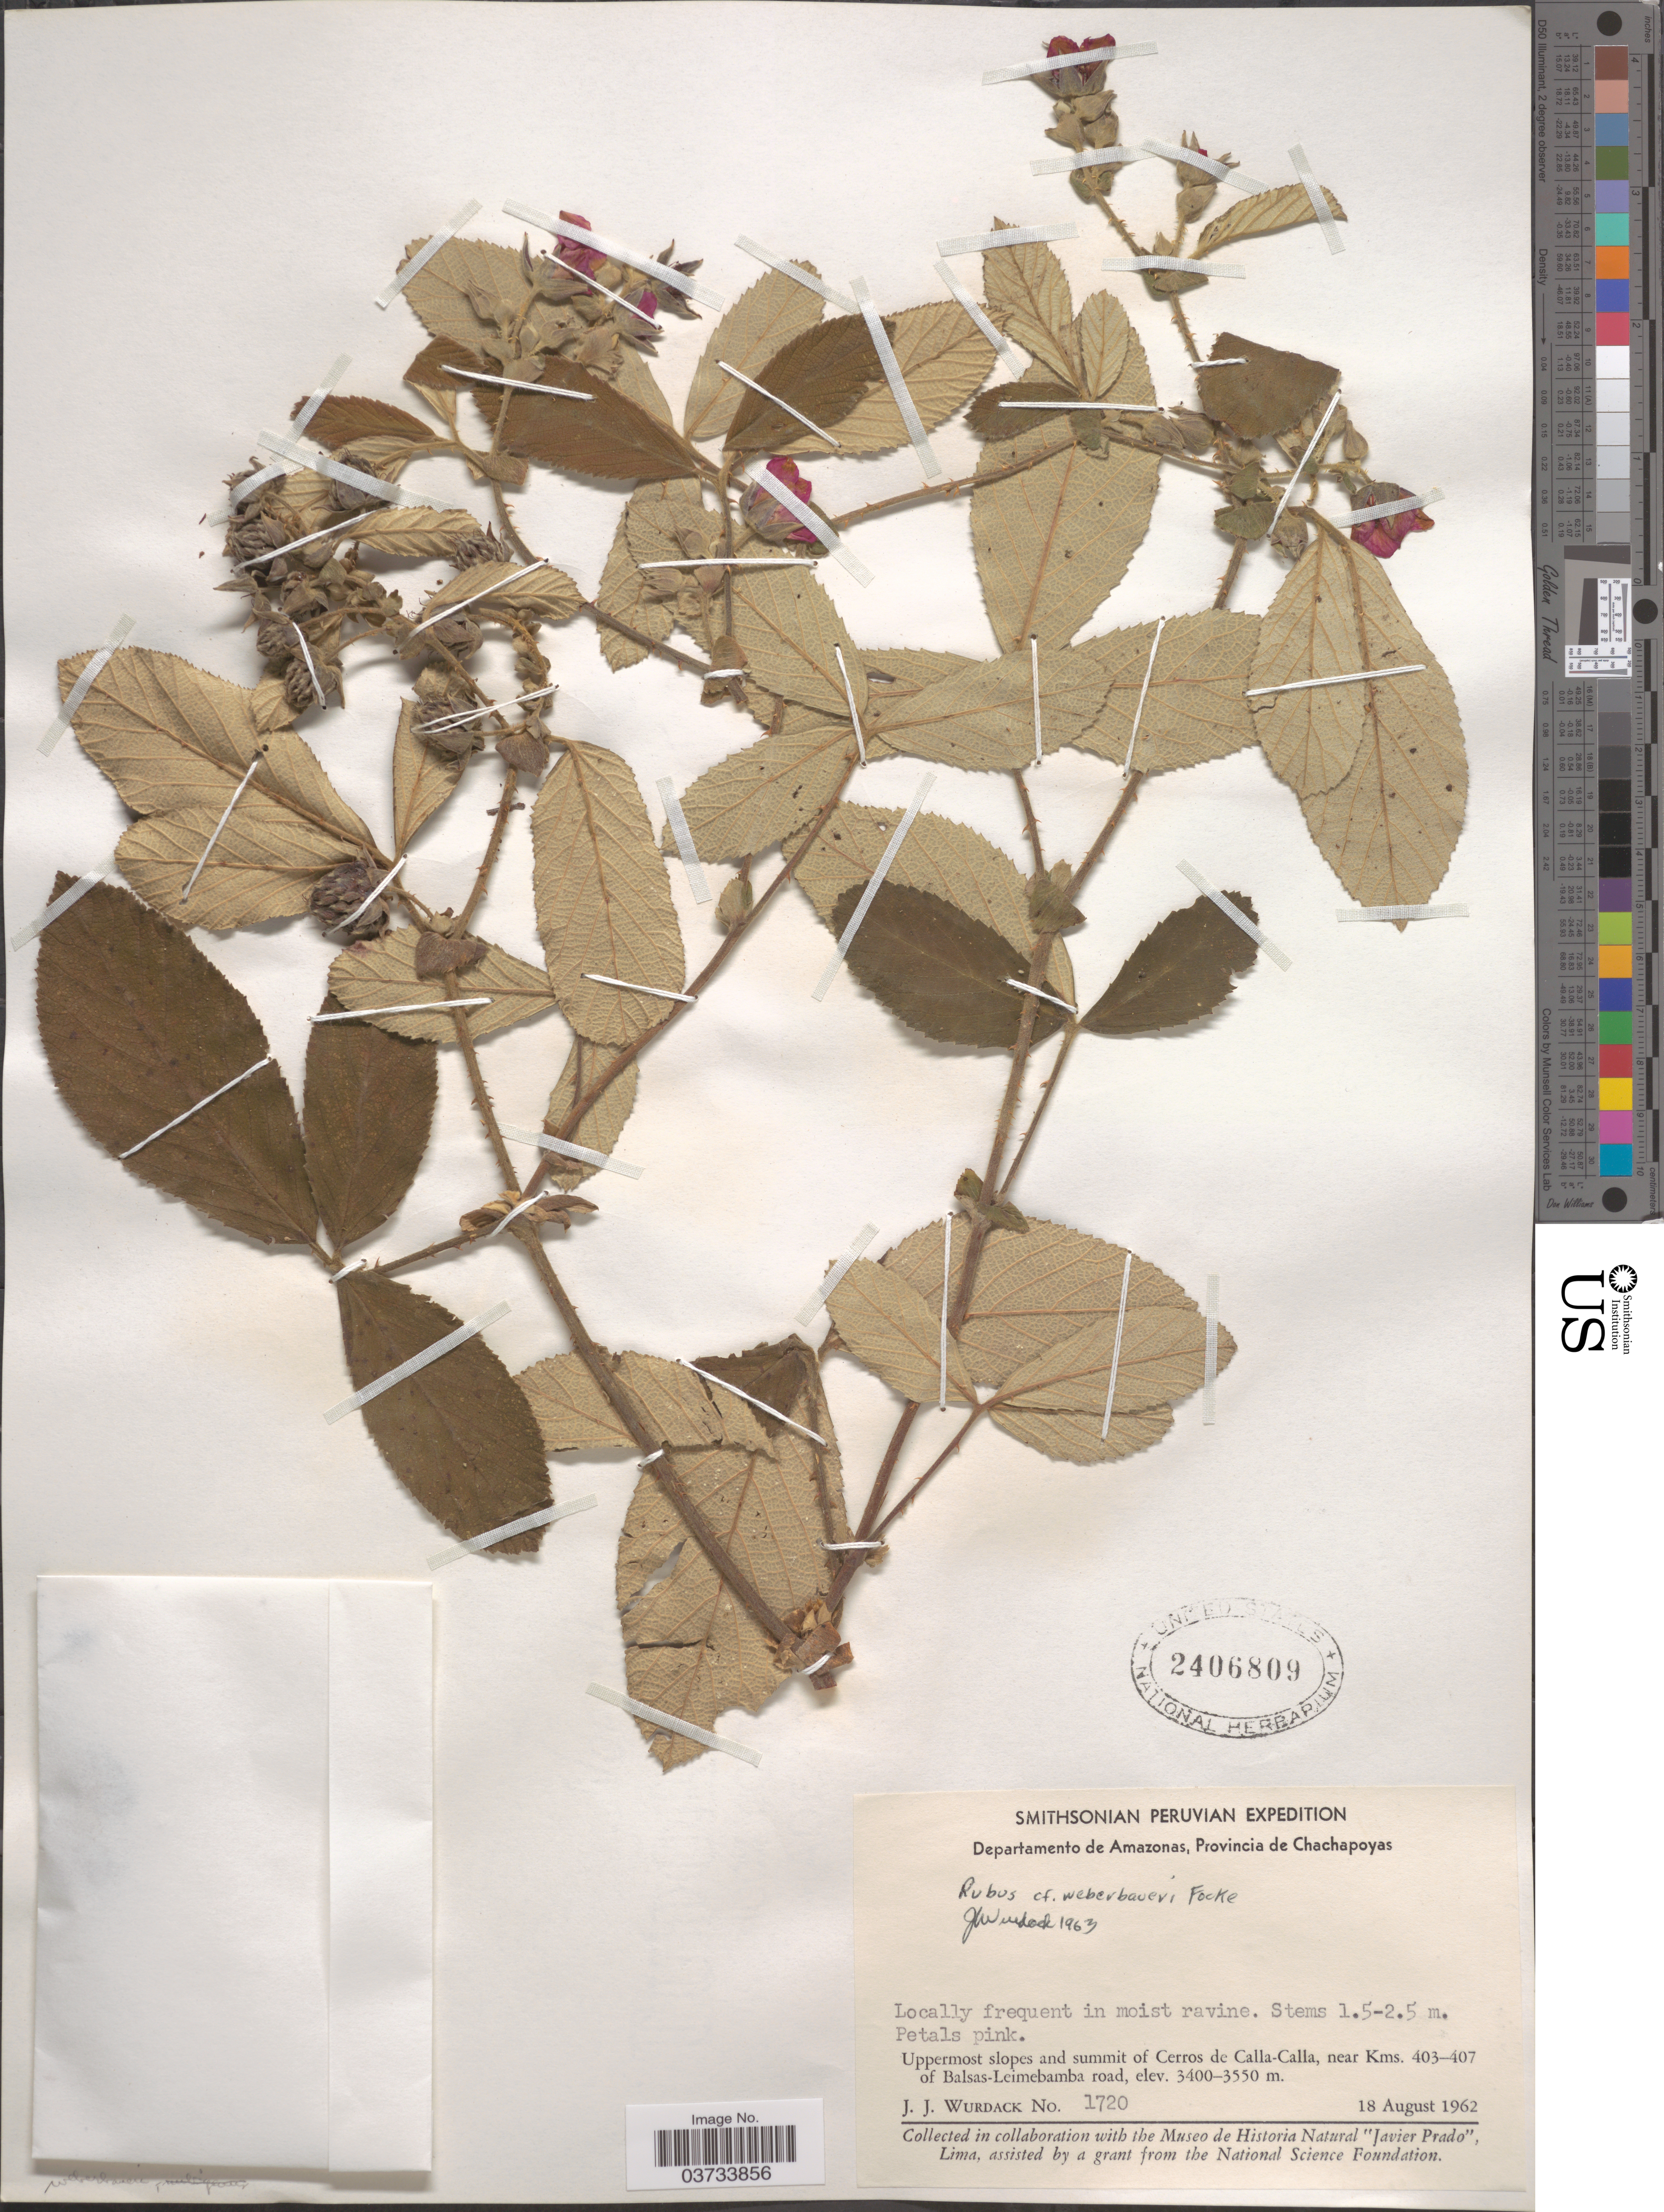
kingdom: Plantae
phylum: Tracheophyta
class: Magnoliopsida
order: Rosales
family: Rosaceae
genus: Rubus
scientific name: Rubus weberbaueri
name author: Focke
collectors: J. J. Wurdack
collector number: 1720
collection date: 1962-08-18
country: Peru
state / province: Amazonas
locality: Departamento de Amazonas, Provincia de Chachapoyas. Uppermost slopes and summit of Cerros de Calla-Calla, near Kms. 403-407 of Balsas-Leimebamba road.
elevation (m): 3400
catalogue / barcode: US 2406809